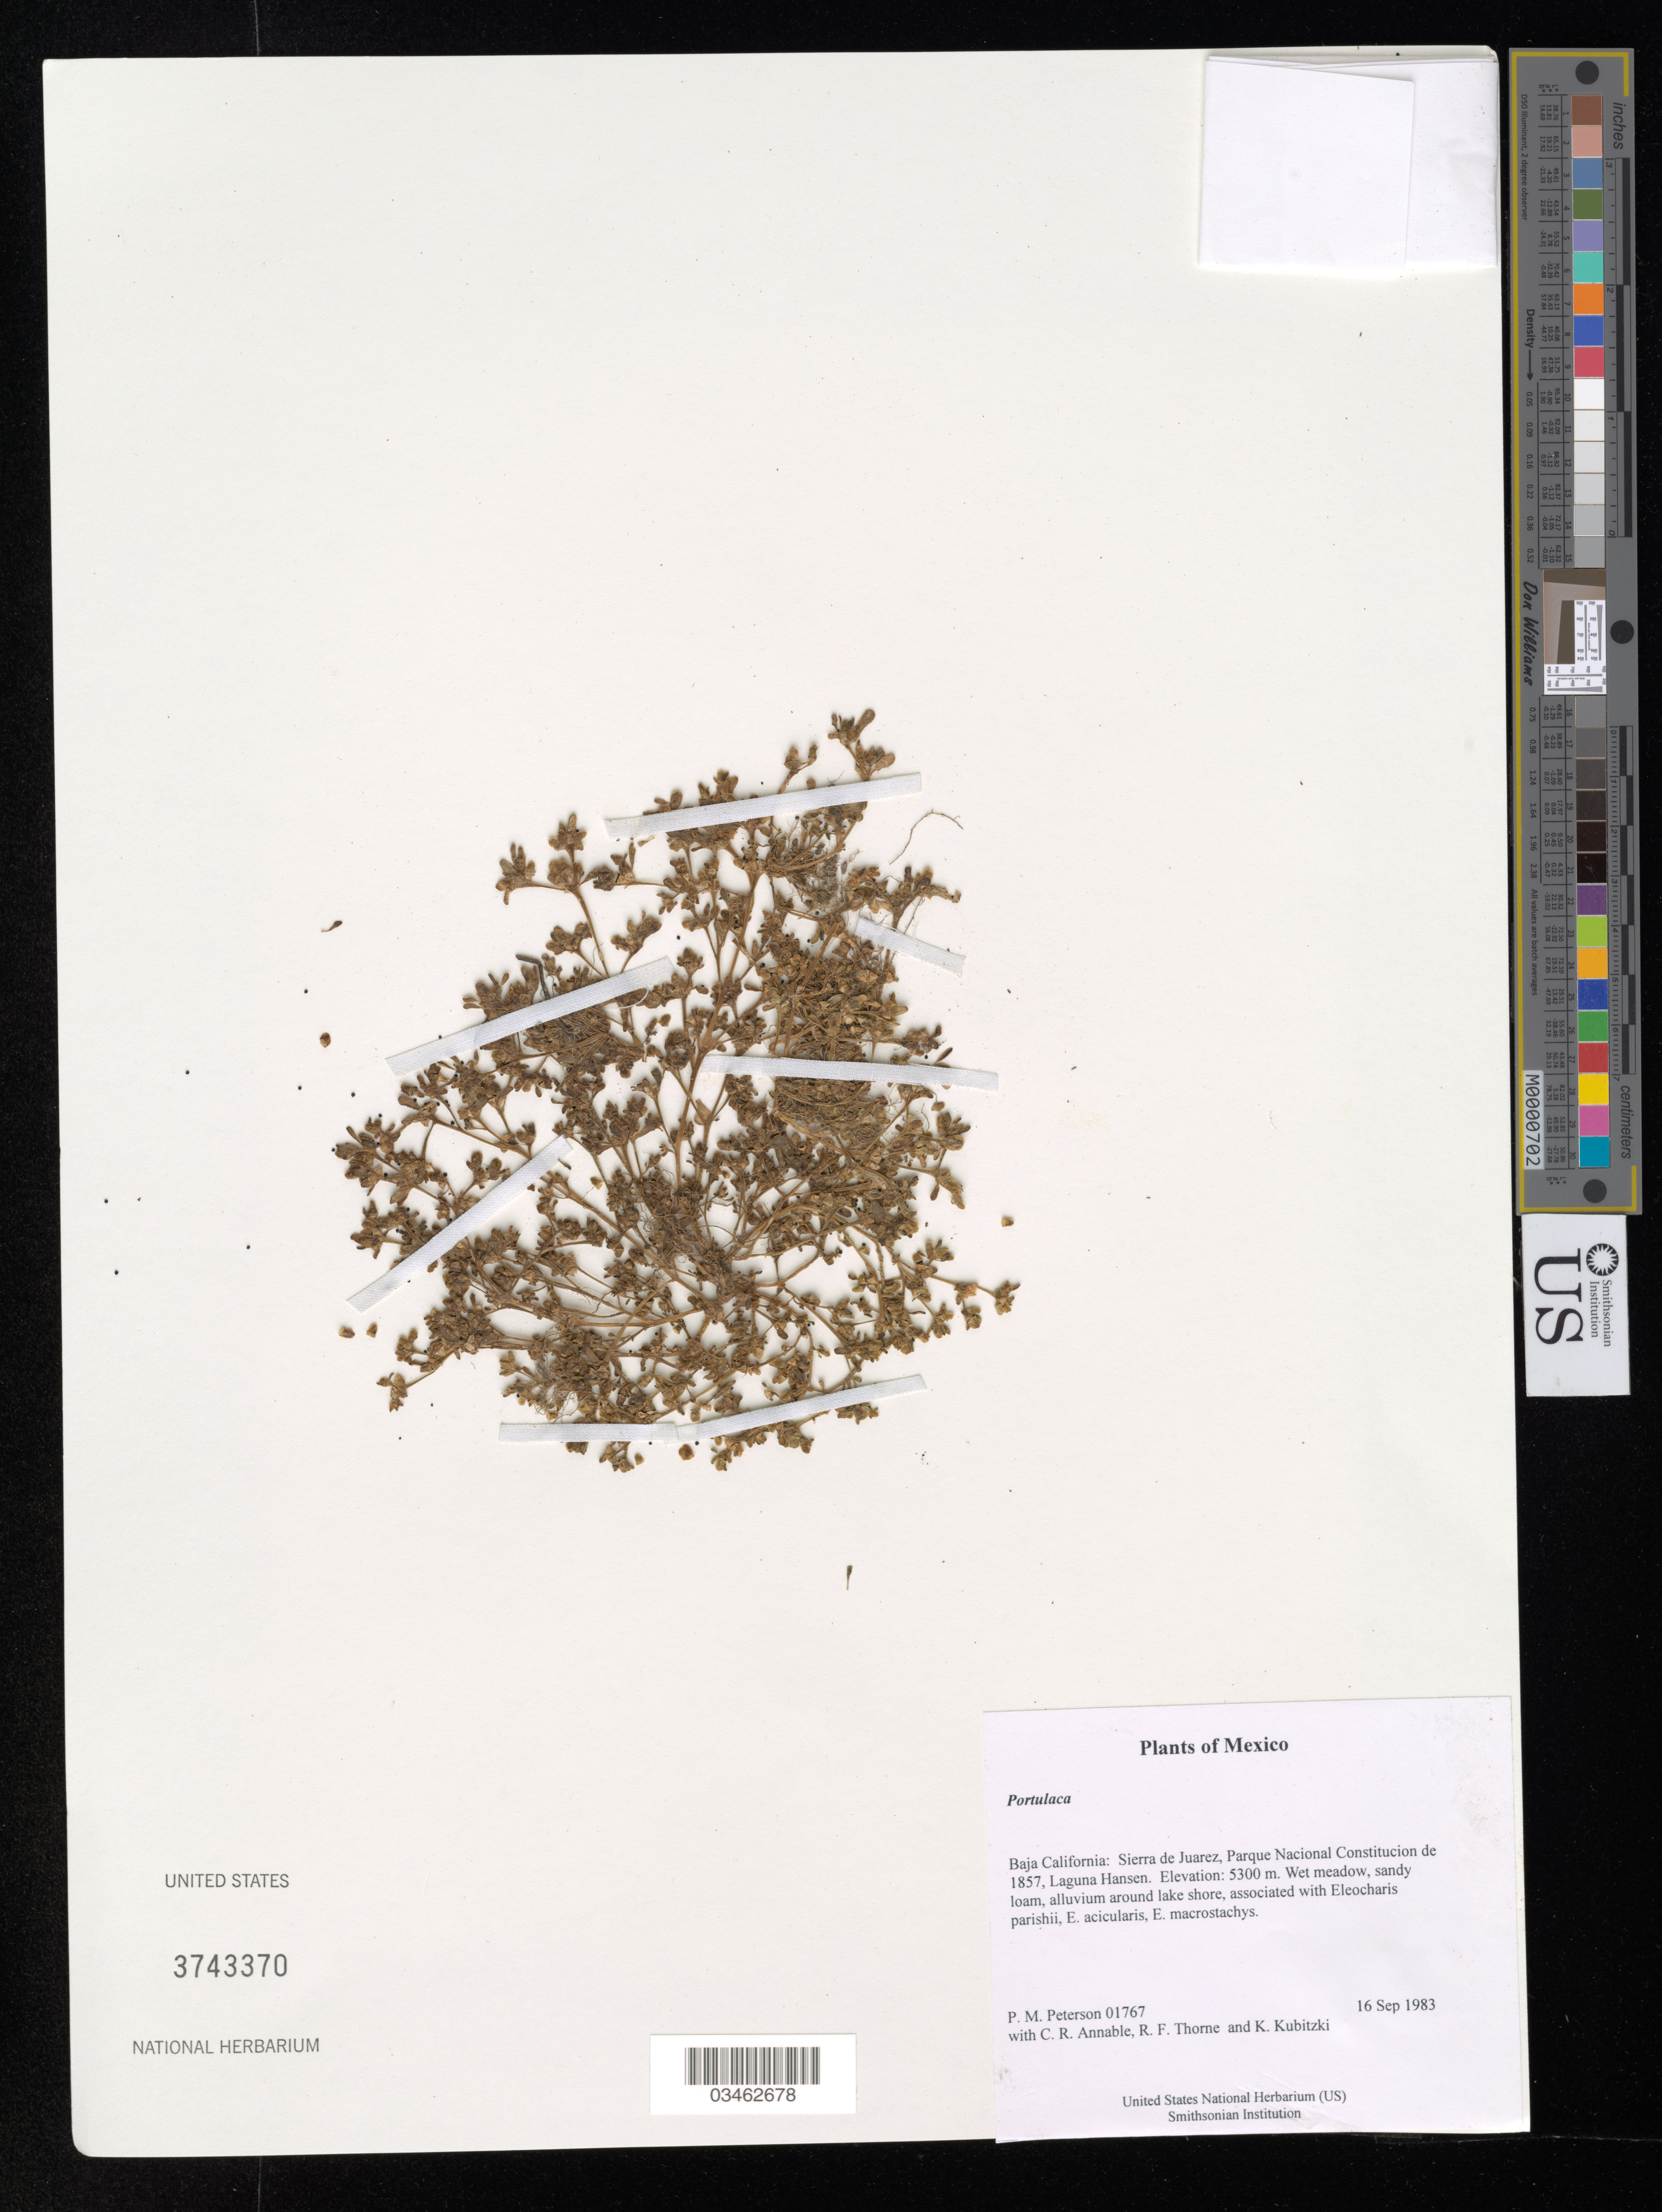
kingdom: Plantae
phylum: Tracheophyta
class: Magnoliopsida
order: Caryophyllales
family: Portulacaceae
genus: Portulaca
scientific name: Portulaca sp.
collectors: P. M. Peterson, C. R. Annable, R. F. Thorne & K. Kubitzki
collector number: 01767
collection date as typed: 16 Sep 1983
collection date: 1983-09-16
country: Mexico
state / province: Baja California Norte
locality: Sierra de Juarez, Parque Nacional Constitucion de 1857, Laguna Hansen.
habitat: Wet meadow, sandy loam, alluvium around lake shore, associated with Eleocharis parishii, E. acicularis, E. macrostachys.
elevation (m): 5300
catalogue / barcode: US 3743370